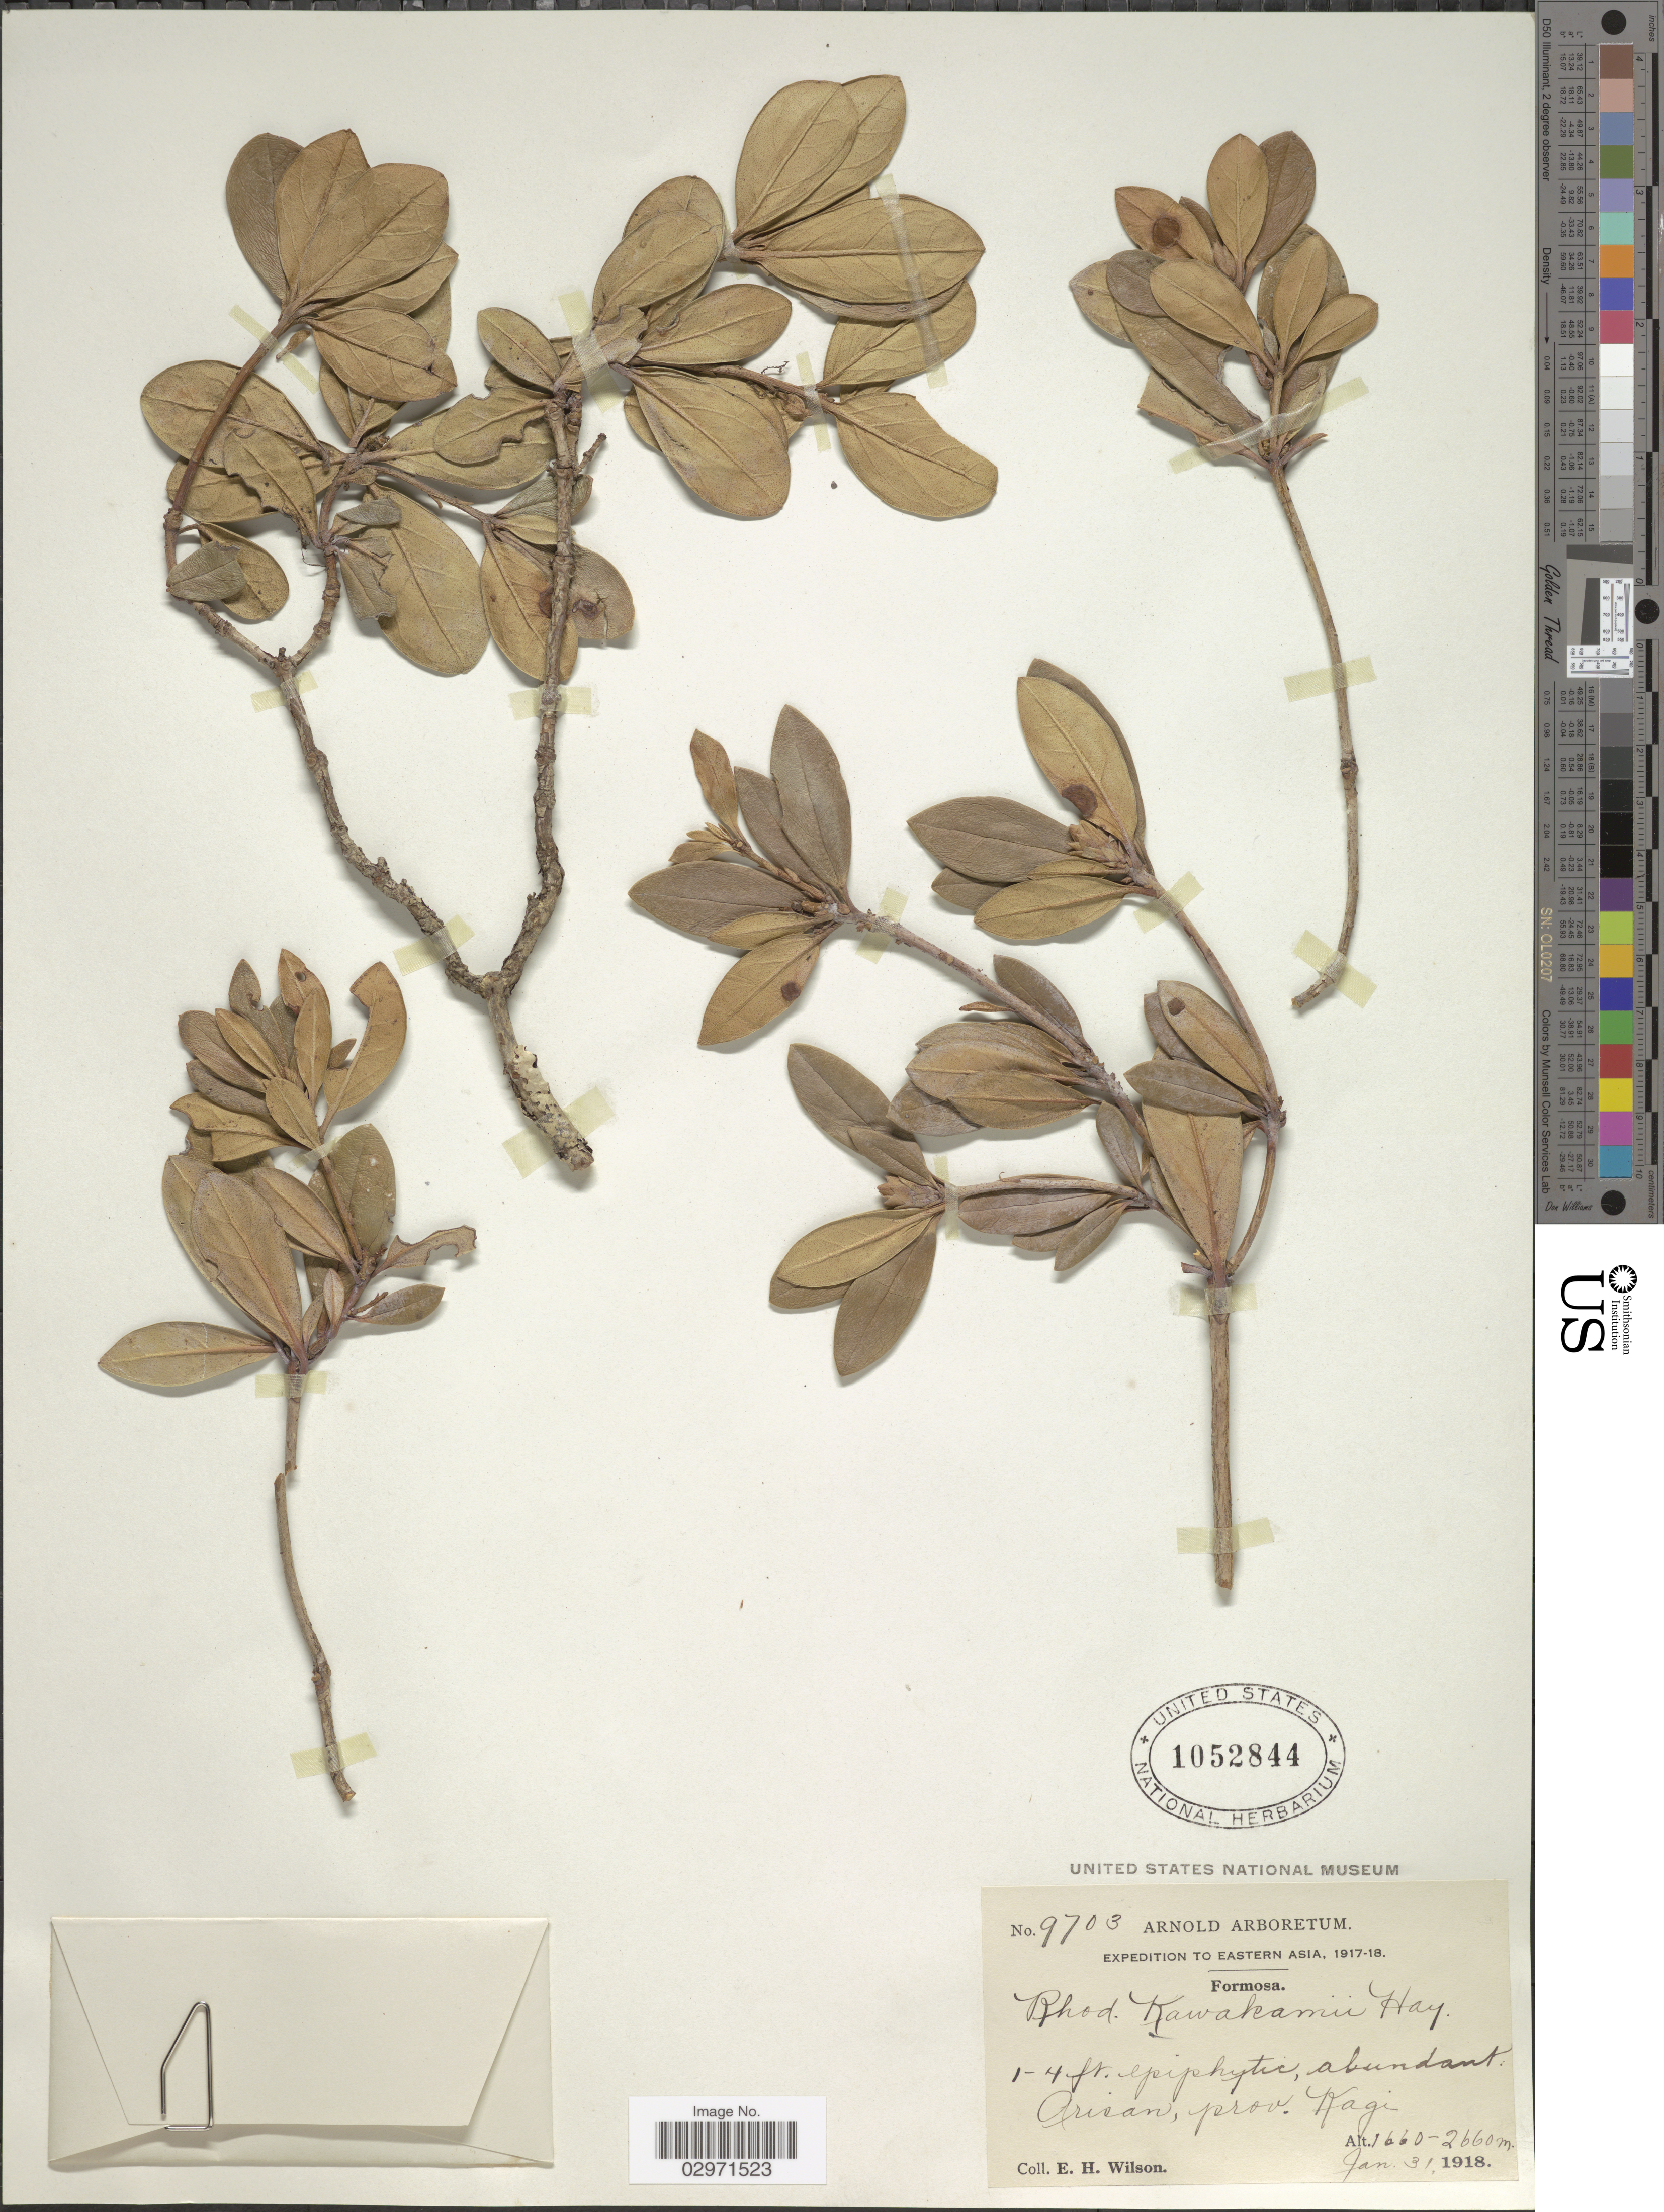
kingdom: Plantae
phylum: Tracheophyta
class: Magnoliopsida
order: Ericales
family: Ericaceae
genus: Rhododendron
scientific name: Rhododendron kawakamii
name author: Hayata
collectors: E. Wilson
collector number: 9703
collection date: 1918-01-31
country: Taiwan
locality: Formosa. Eastern Asia. Arisan, prov. Kagi.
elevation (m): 1660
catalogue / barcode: US 1052844